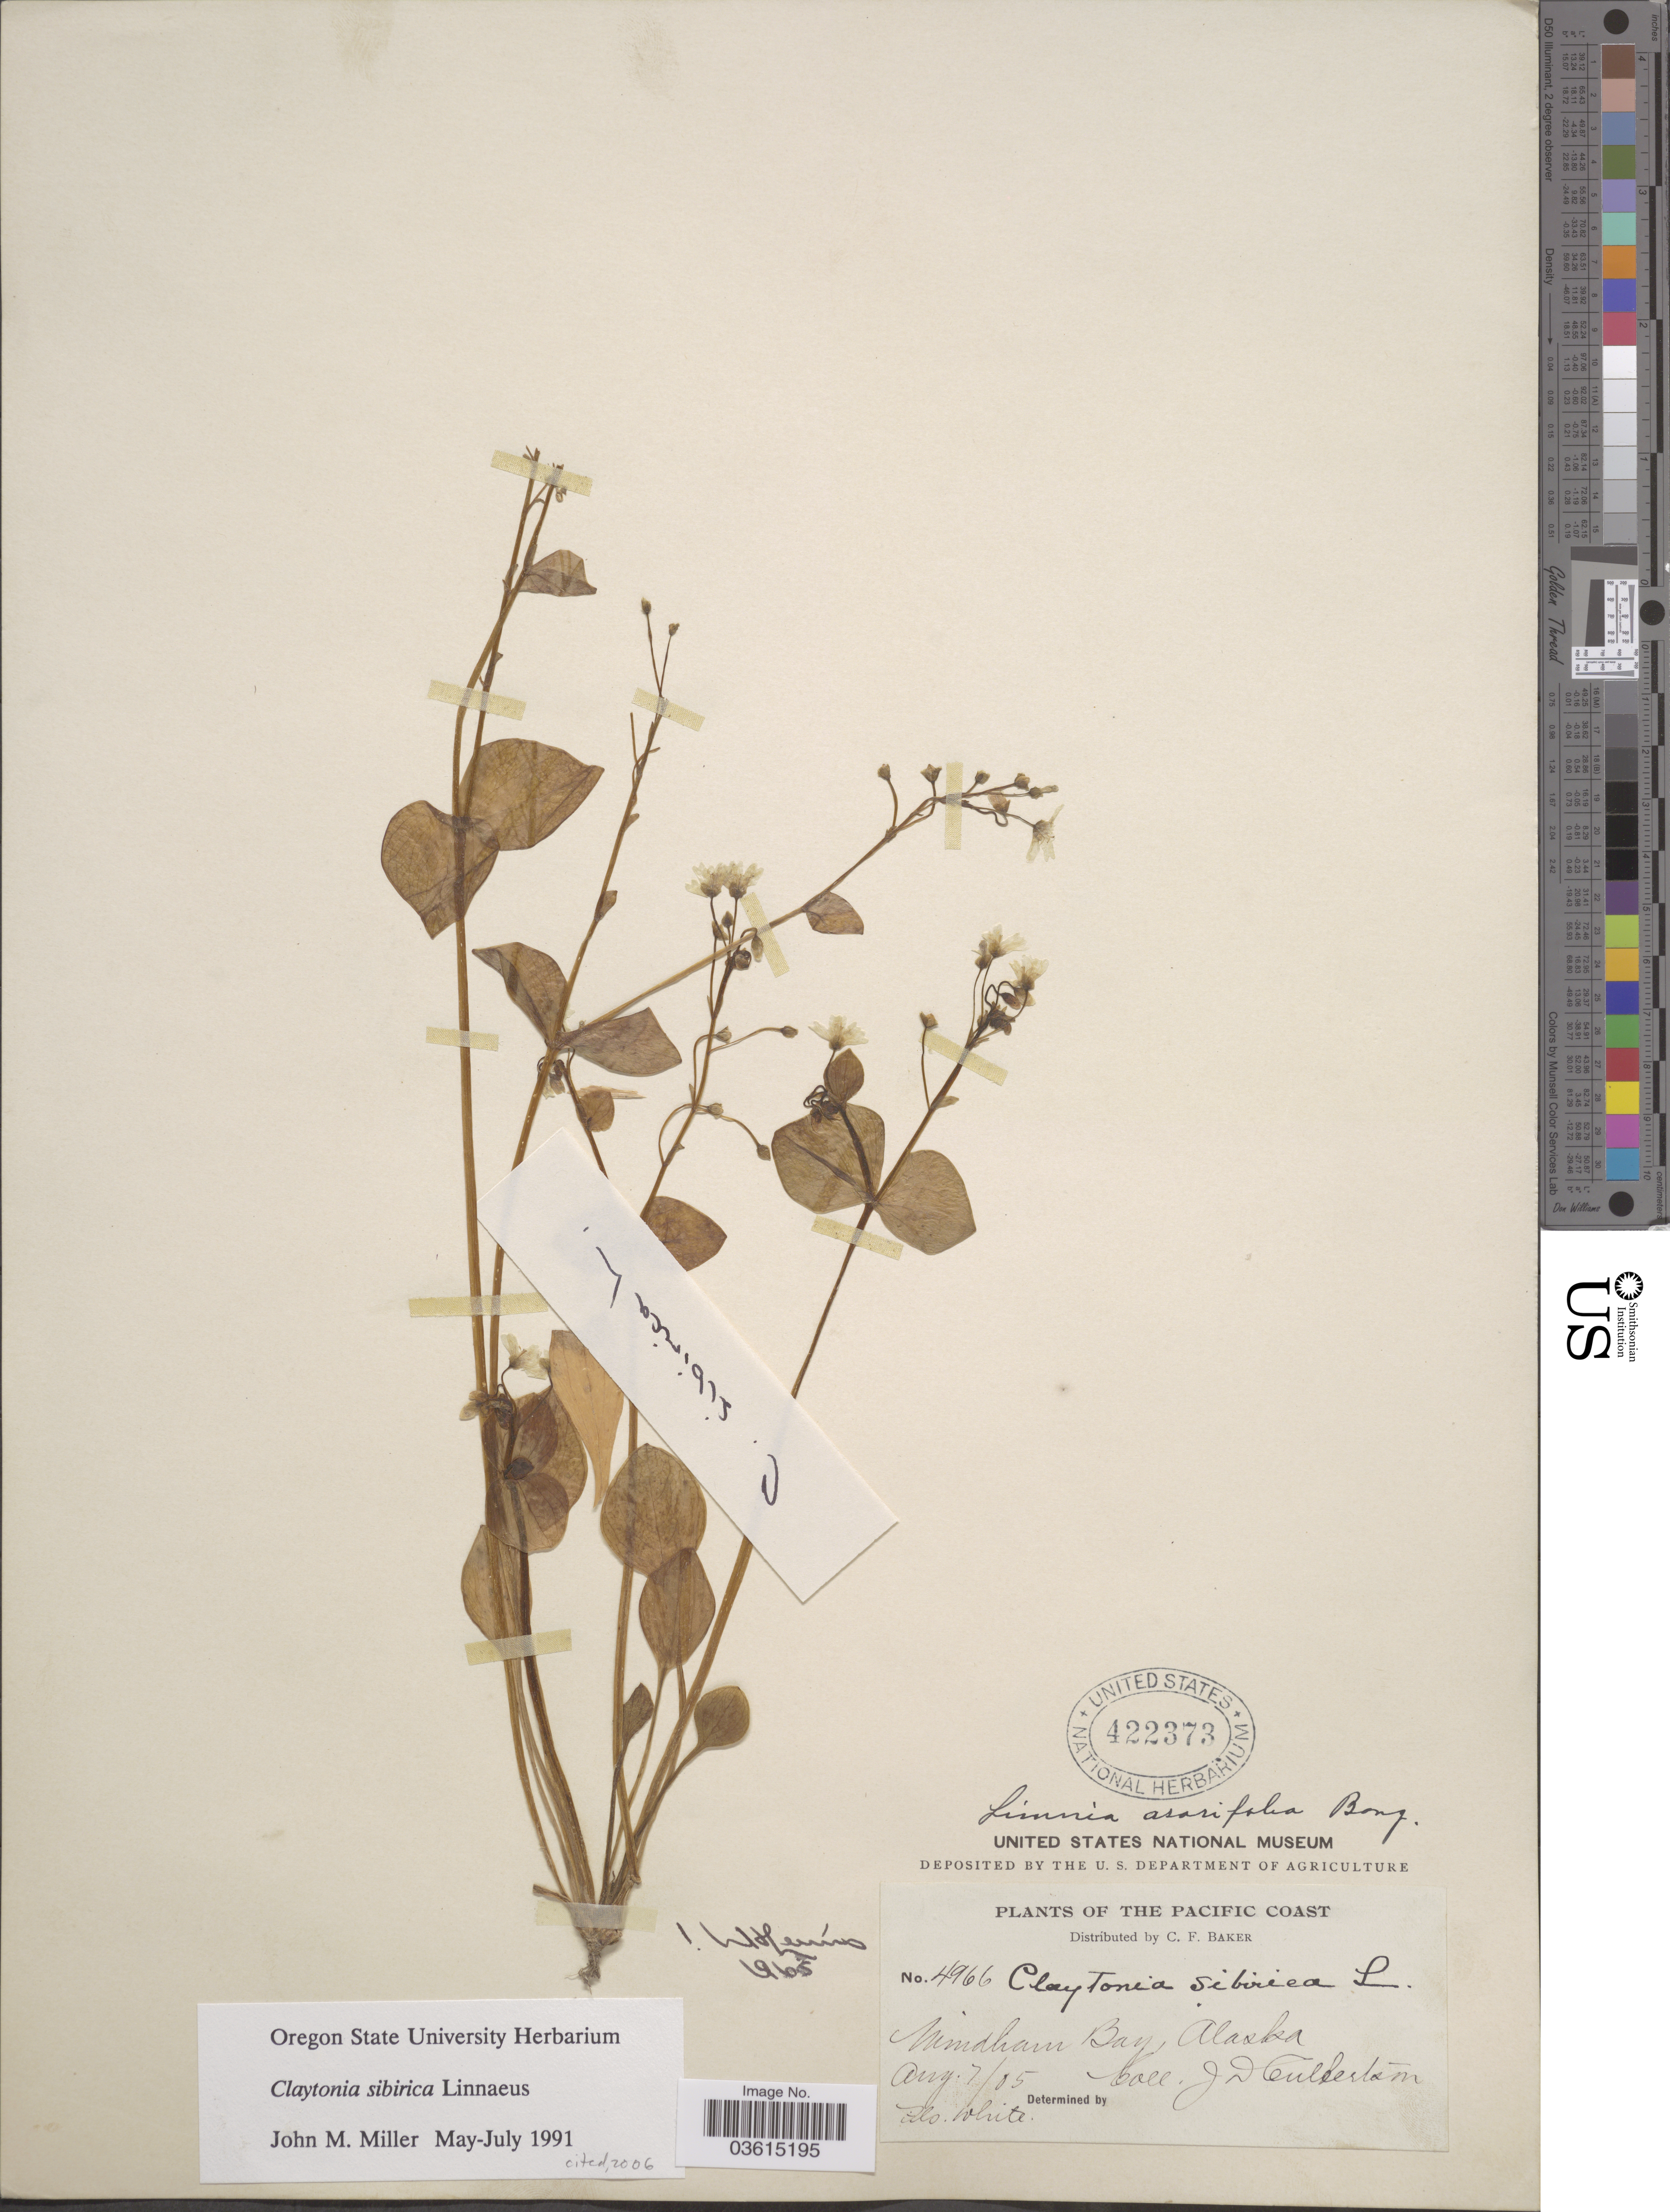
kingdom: Plantae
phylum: Tracheophyta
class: Magnoliopsida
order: Caryophyllales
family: Montiaceae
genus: Claytonia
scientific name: Claytonia sibirica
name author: L.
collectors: J. Culbertson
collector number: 4966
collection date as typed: Transcribed d/m/y: 7/8/5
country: United States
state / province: Alaska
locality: The Pacific Coast. Windham Bay.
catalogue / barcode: US 422373